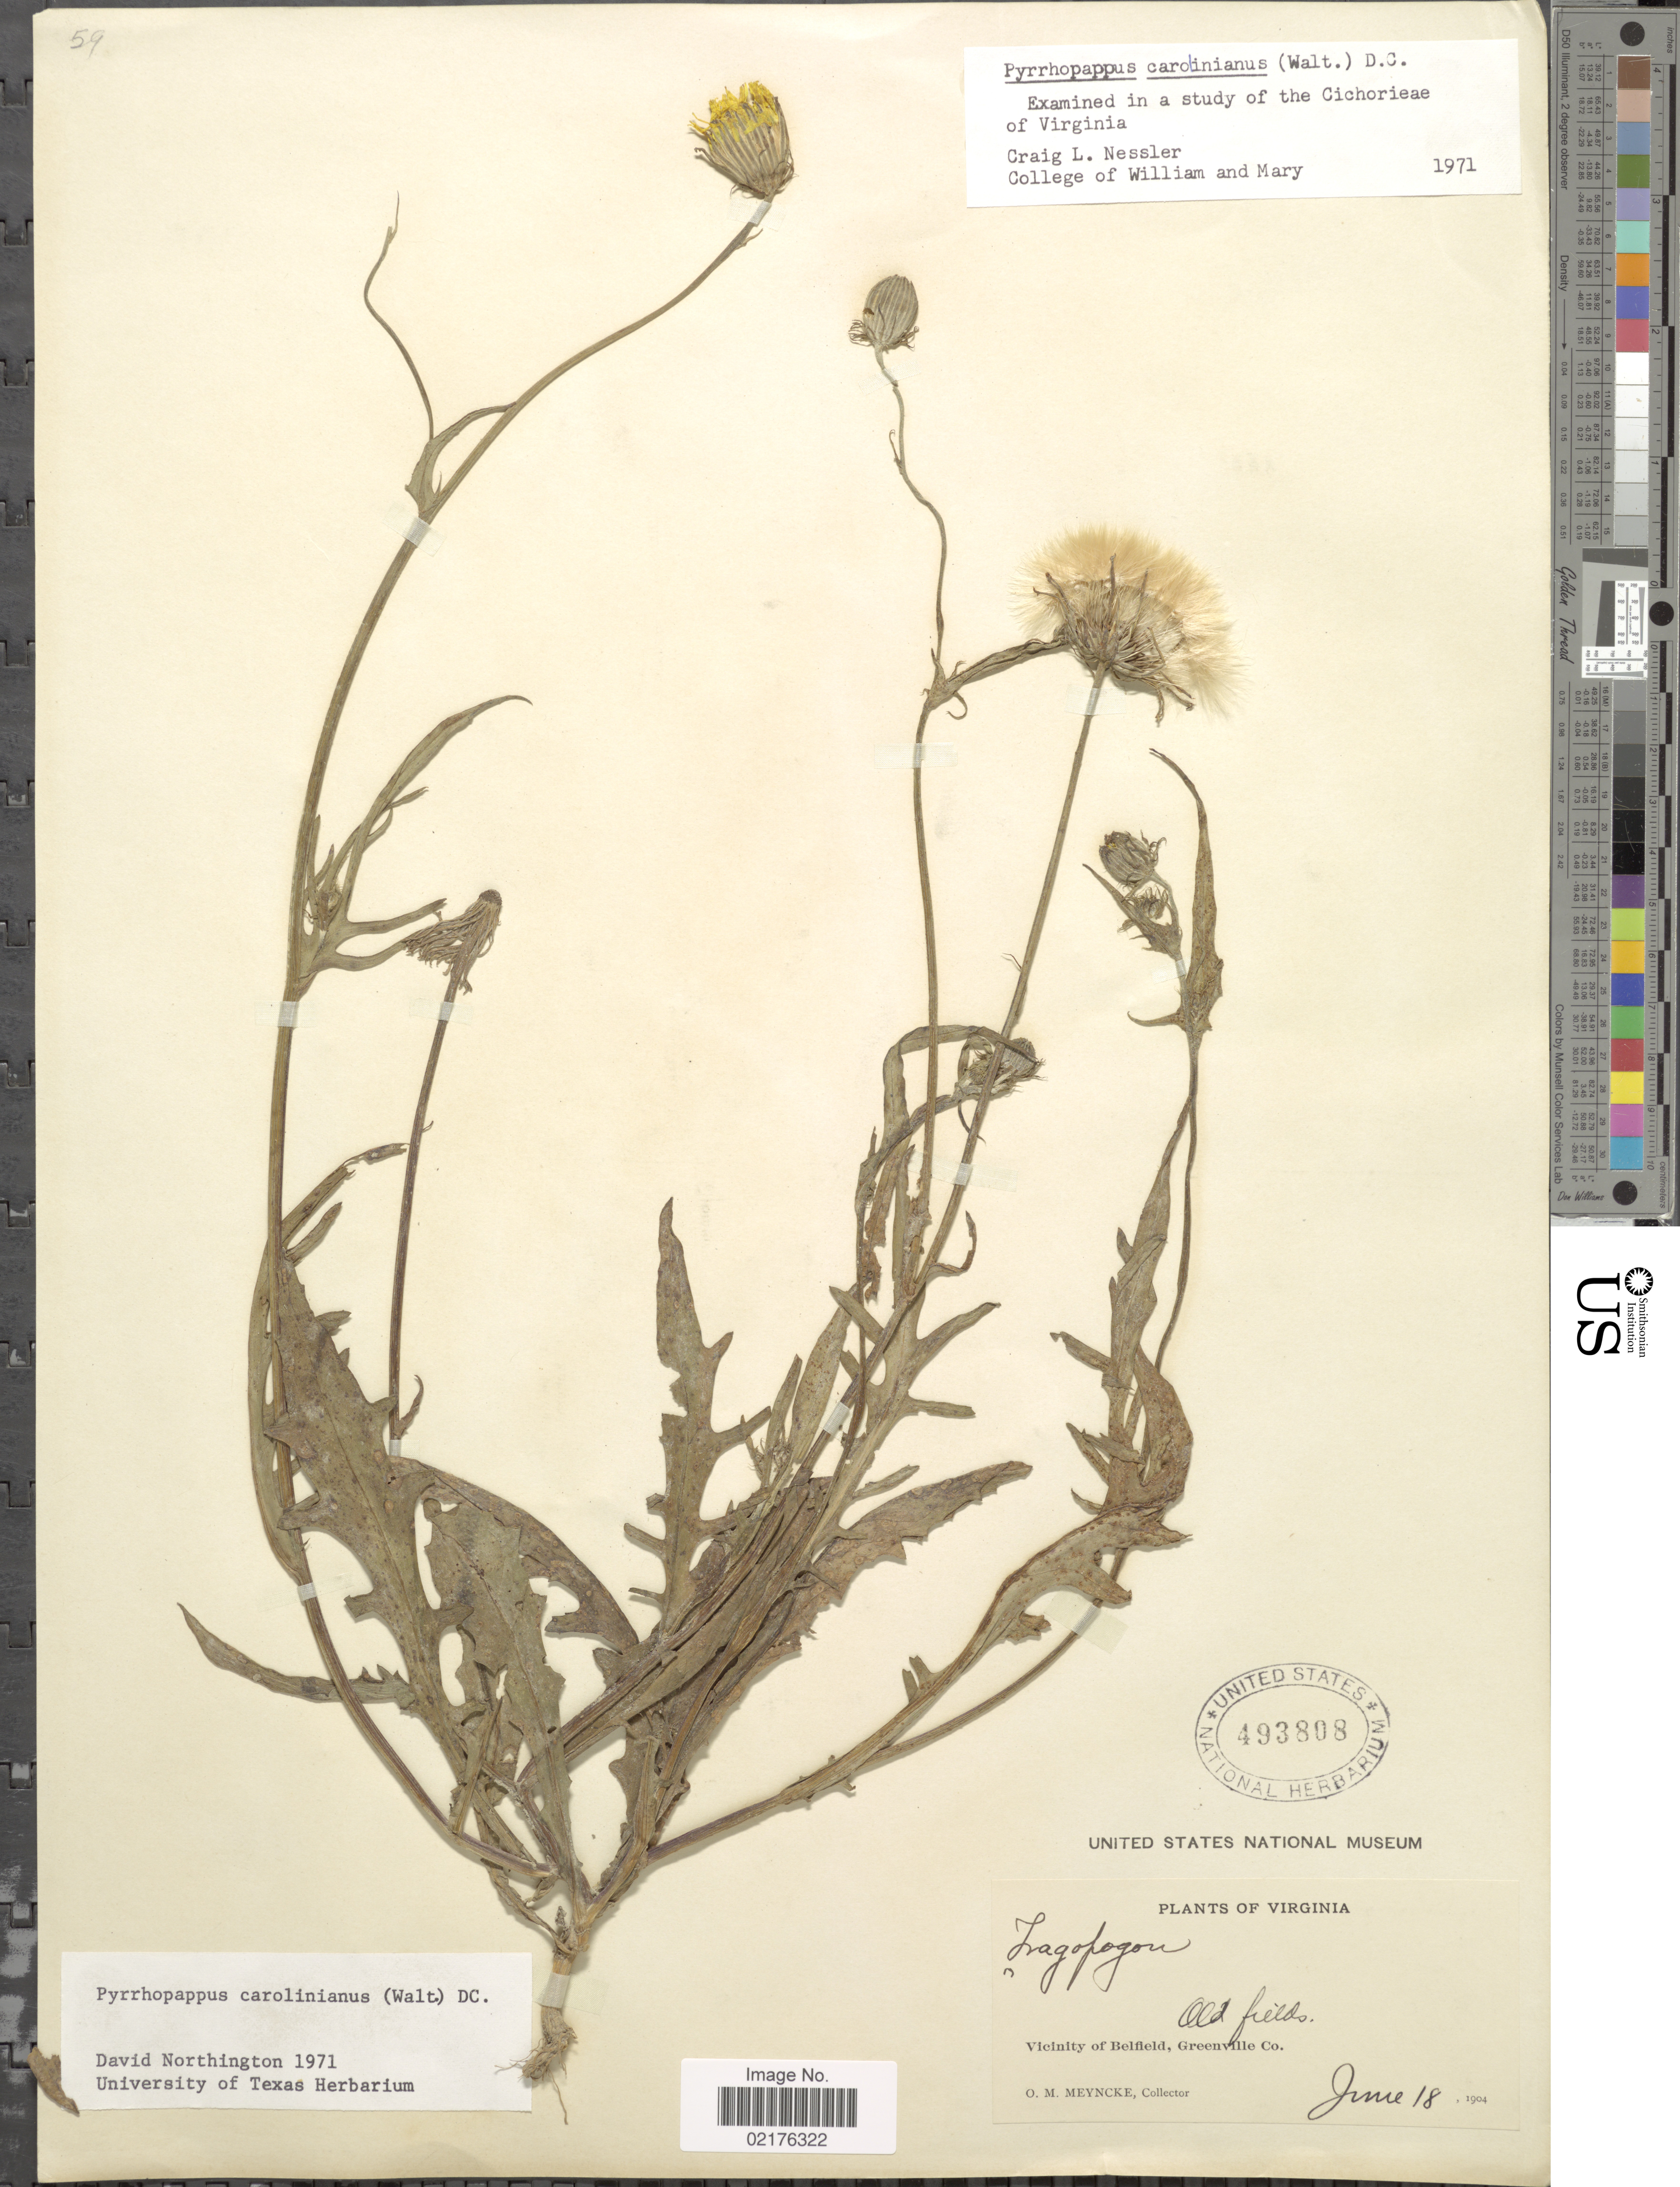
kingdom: Plantae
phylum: Tracheophyta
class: Magnoliopsida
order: Asterales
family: Asteraceae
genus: Pyrrhopappus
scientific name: Pyrrhopappus carolinianus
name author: (Walter) DC.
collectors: O. Meyncke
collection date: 1904-06-18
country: United States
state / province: Virginia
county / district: Greensville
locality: Vicinity of Belfield, Greenfield Co.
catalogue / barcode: US 493808